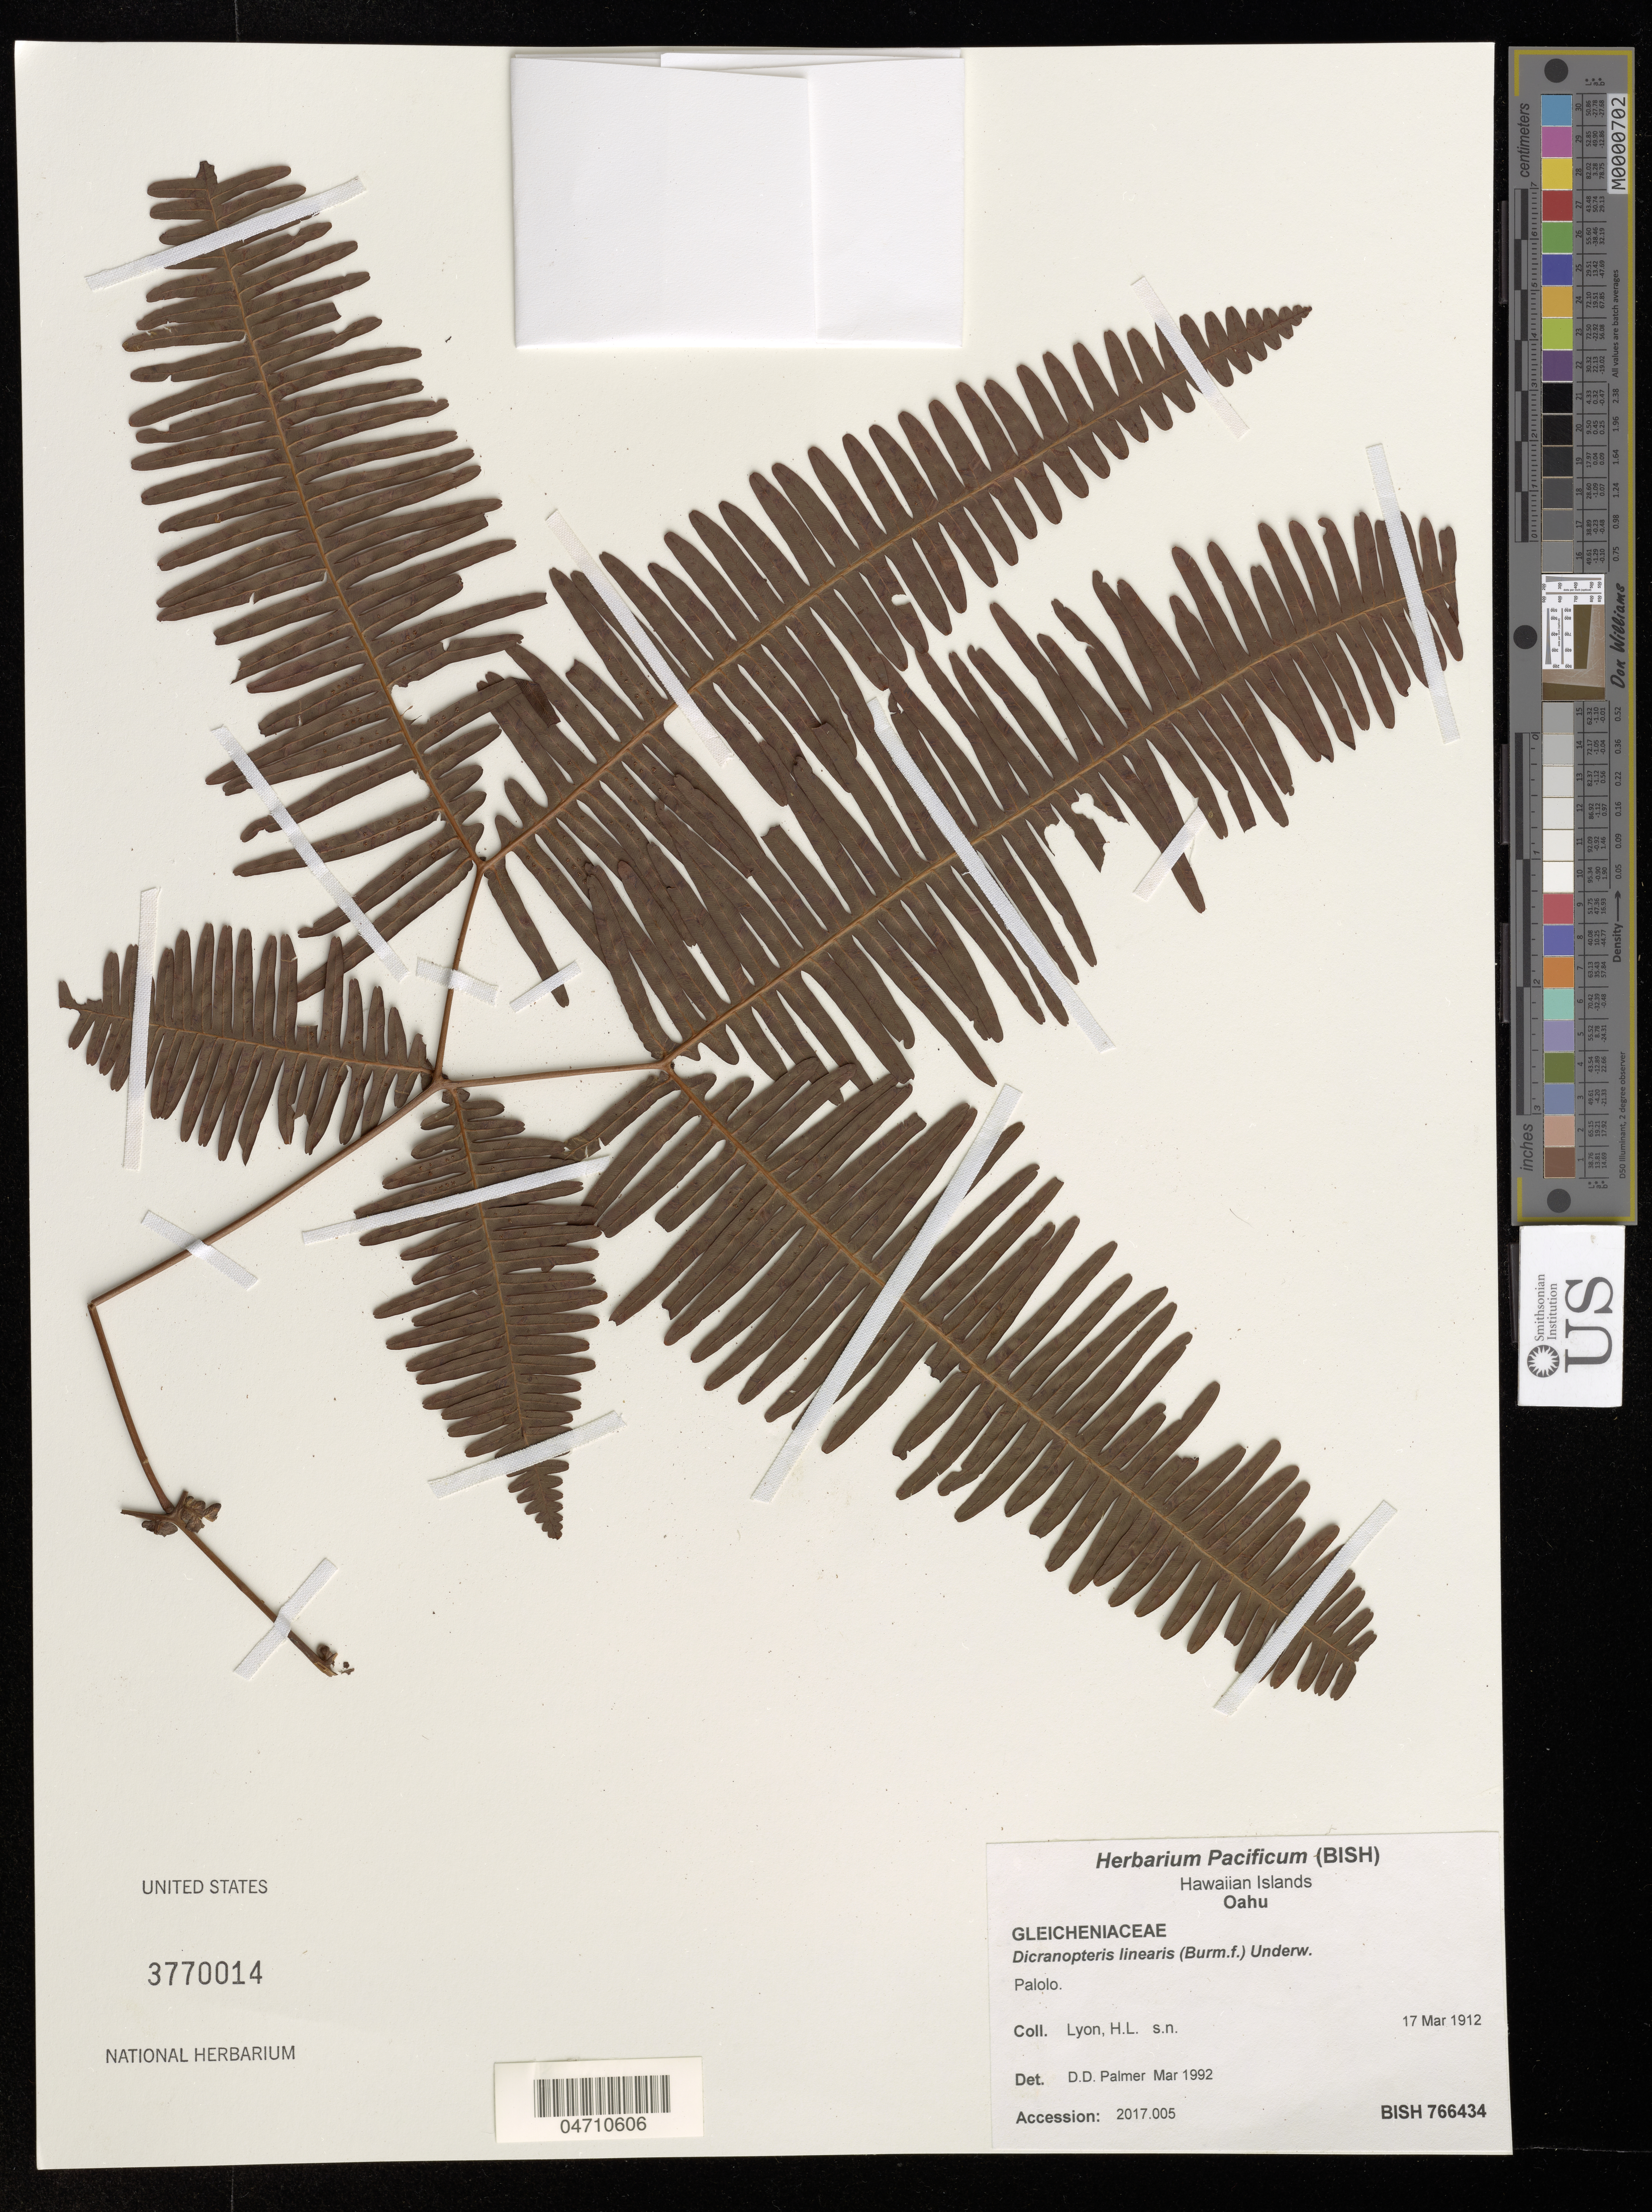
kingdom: Plantae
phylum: Tracheophyta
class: Polypodiopsida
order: Gleicheniales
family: Gleicheniaceae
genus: Dicranopteris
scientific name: Dicranopteris linearis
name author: (Burm. f.) Underw.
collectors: H. Lyon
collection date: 1912-03-17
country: United States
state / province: Hawaii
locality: Oahu.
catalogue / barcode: US 3770014